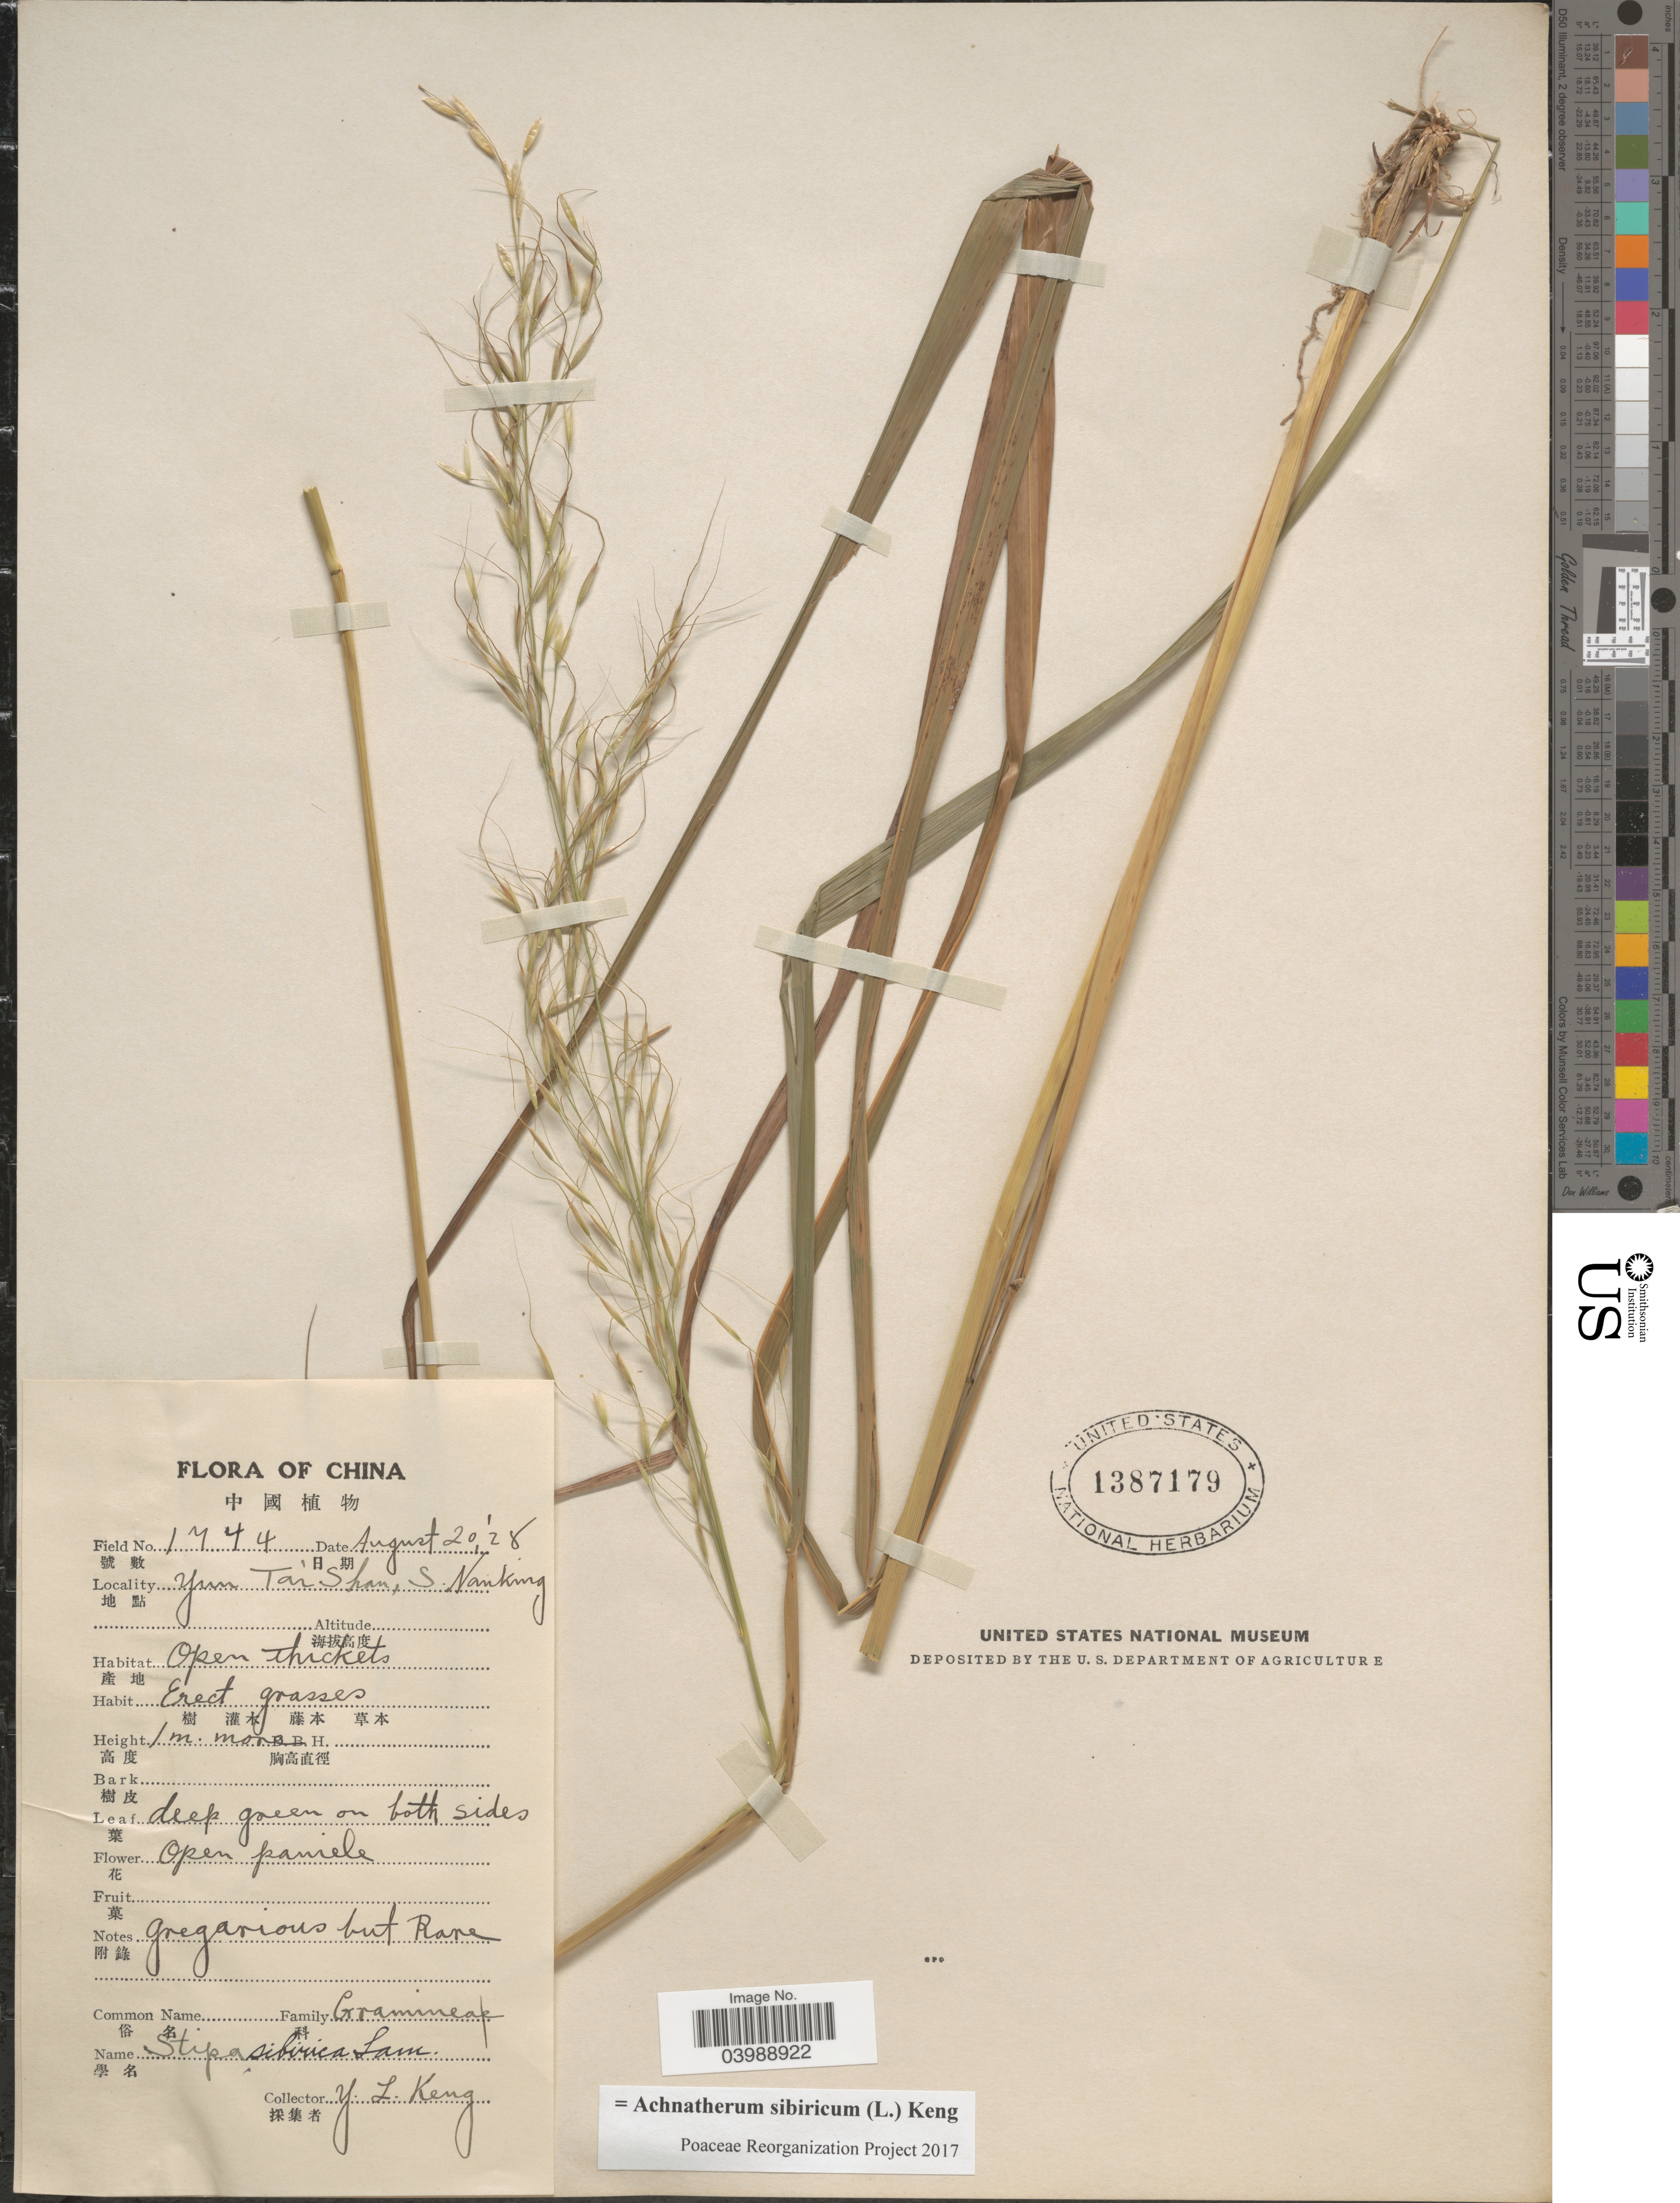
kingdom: Plantae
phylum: Tracheophyta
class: Liliopsida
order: Poales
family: Poaceae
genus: Achnatherum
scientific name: Achnatherum sibiricum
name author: (L.) Keng ex Tzvelev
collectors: Y. L. Keng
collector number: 1744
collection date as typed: Transcribed d/m/y: 20/8/28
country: China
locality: Yun Tar Shan, S. Nanking.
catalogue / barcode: US 1387179